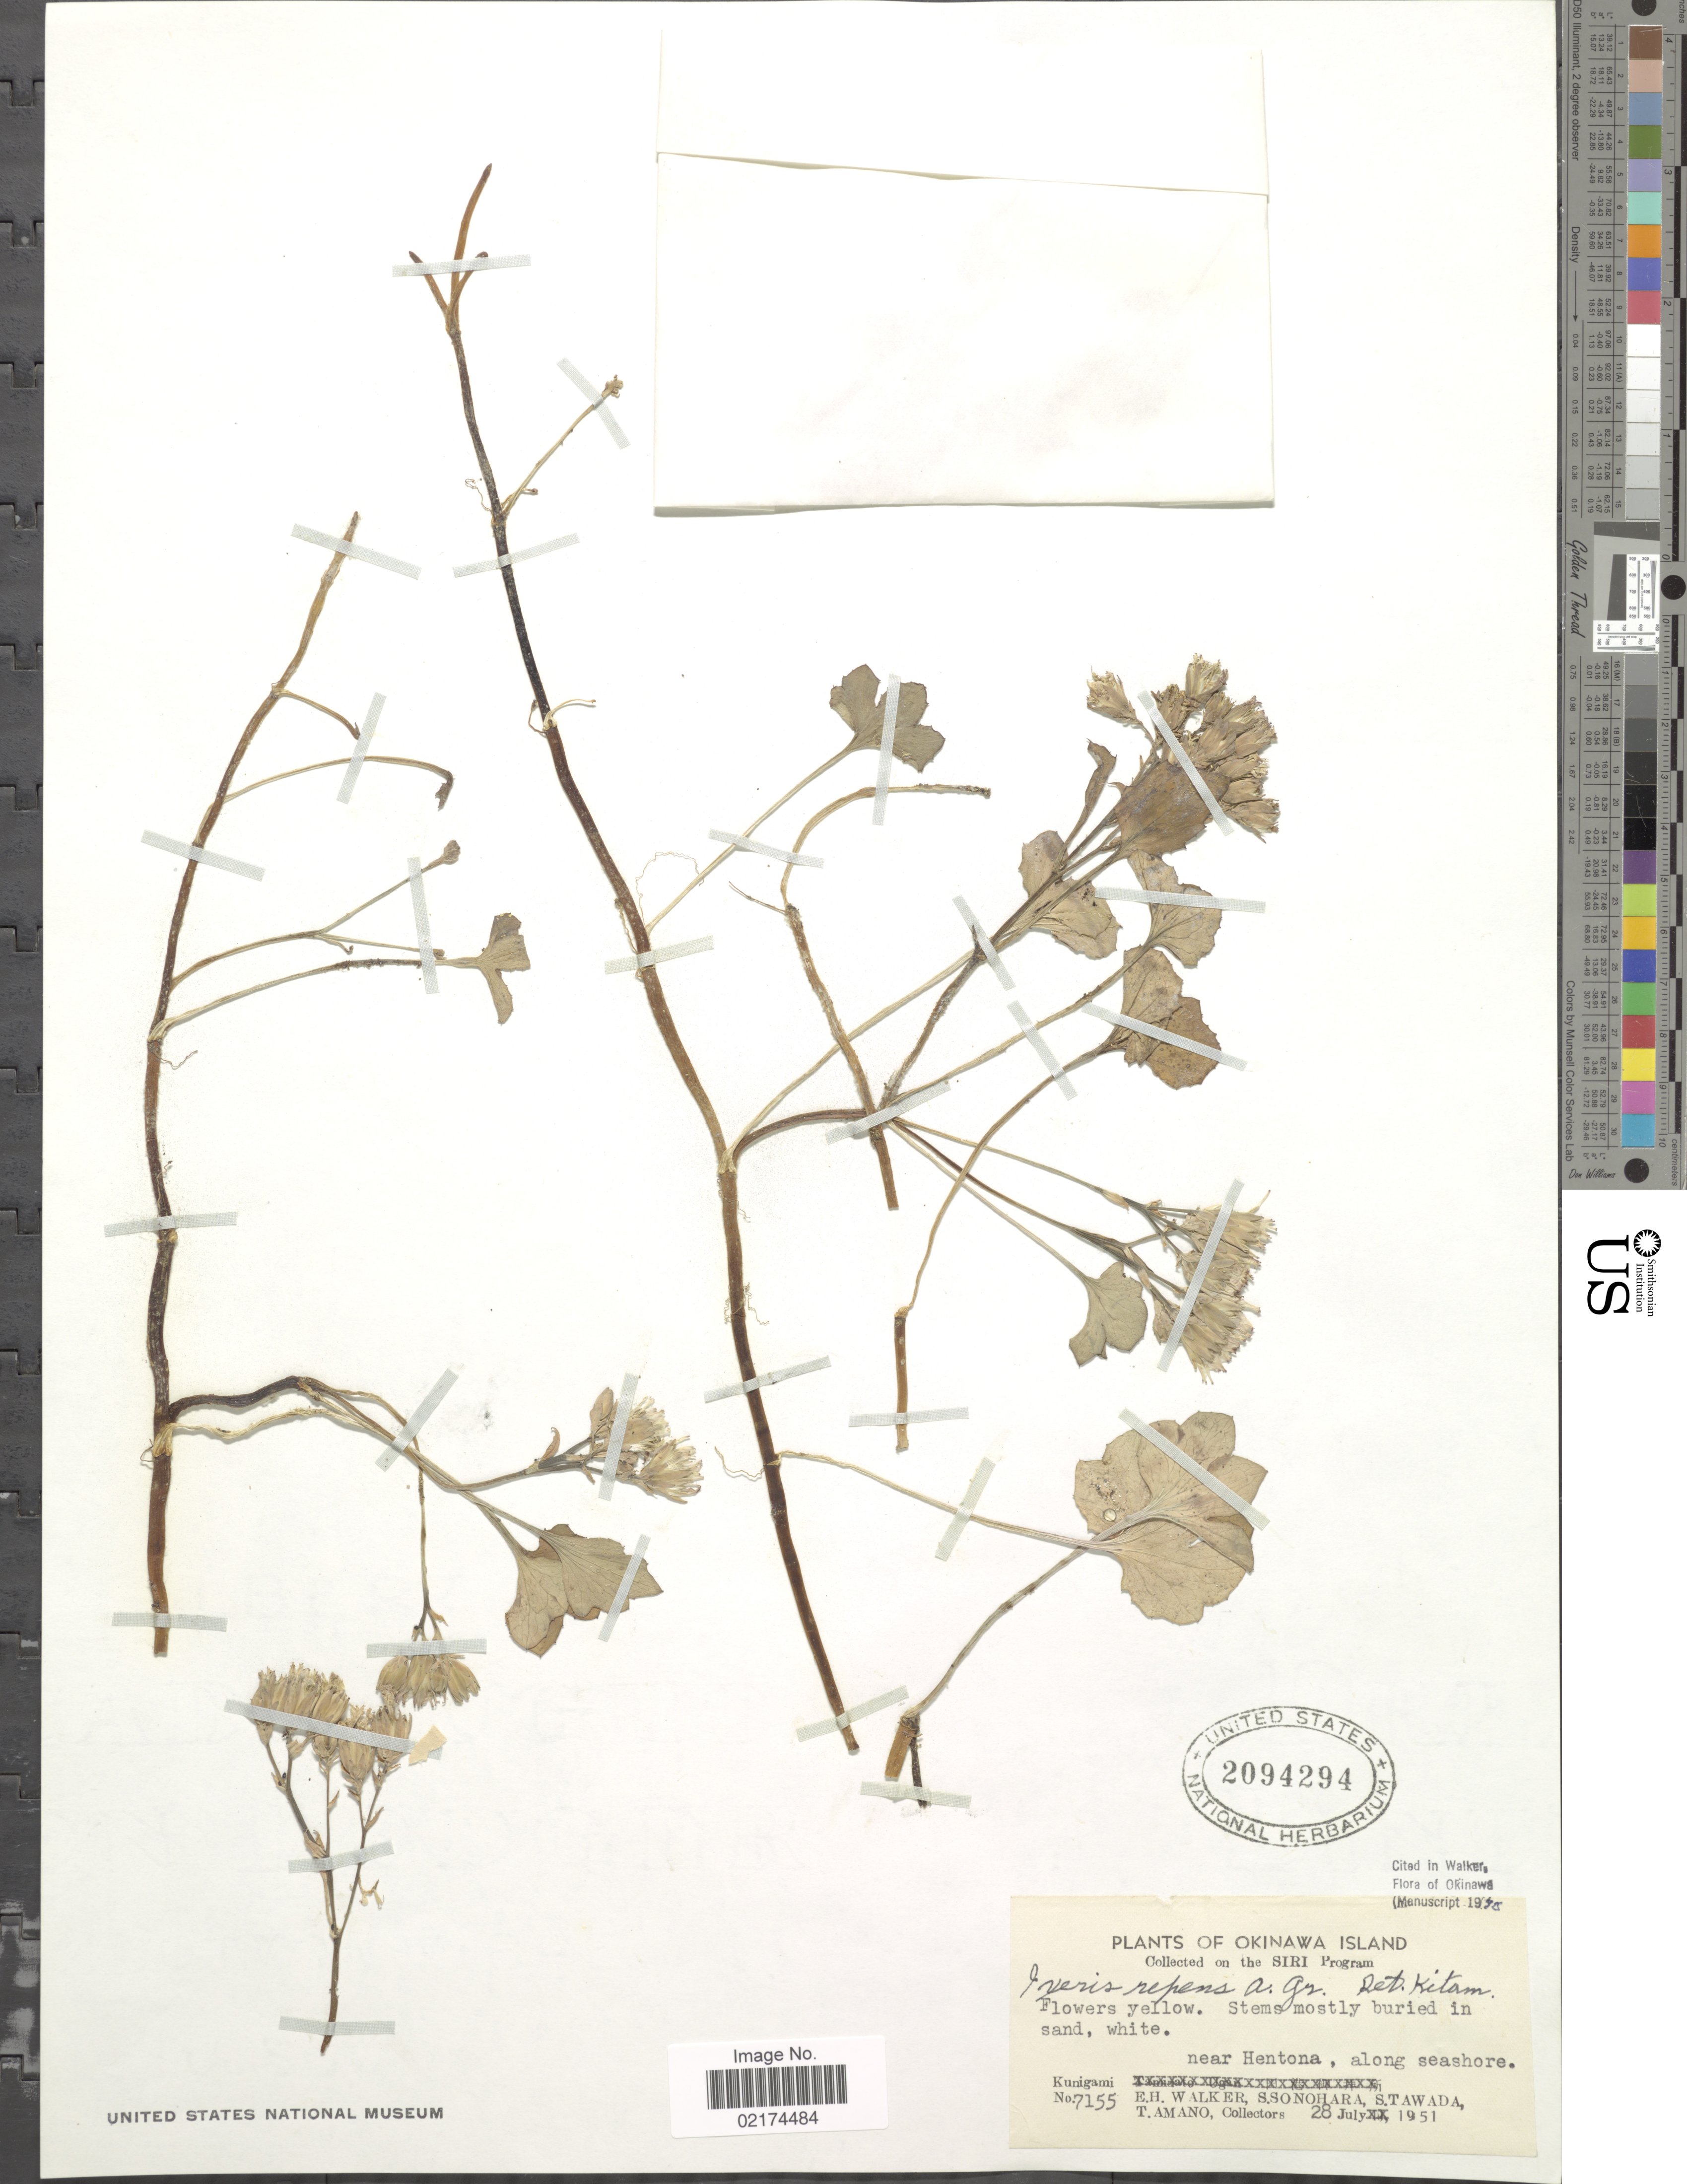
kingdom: Plantae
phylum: Tracheophyta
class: Magnoliopsida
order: Asterales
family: Asteraceae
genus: Ixeris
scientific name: Ixeris repens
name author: (L.) A. Gray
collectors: E. H. Walker, S. Sonohara & S. Tawada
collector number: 7155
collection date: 1951-07-28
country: Japan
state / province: Okinawa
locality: Okinawa Island, near Hentona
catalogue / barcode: US 2094294